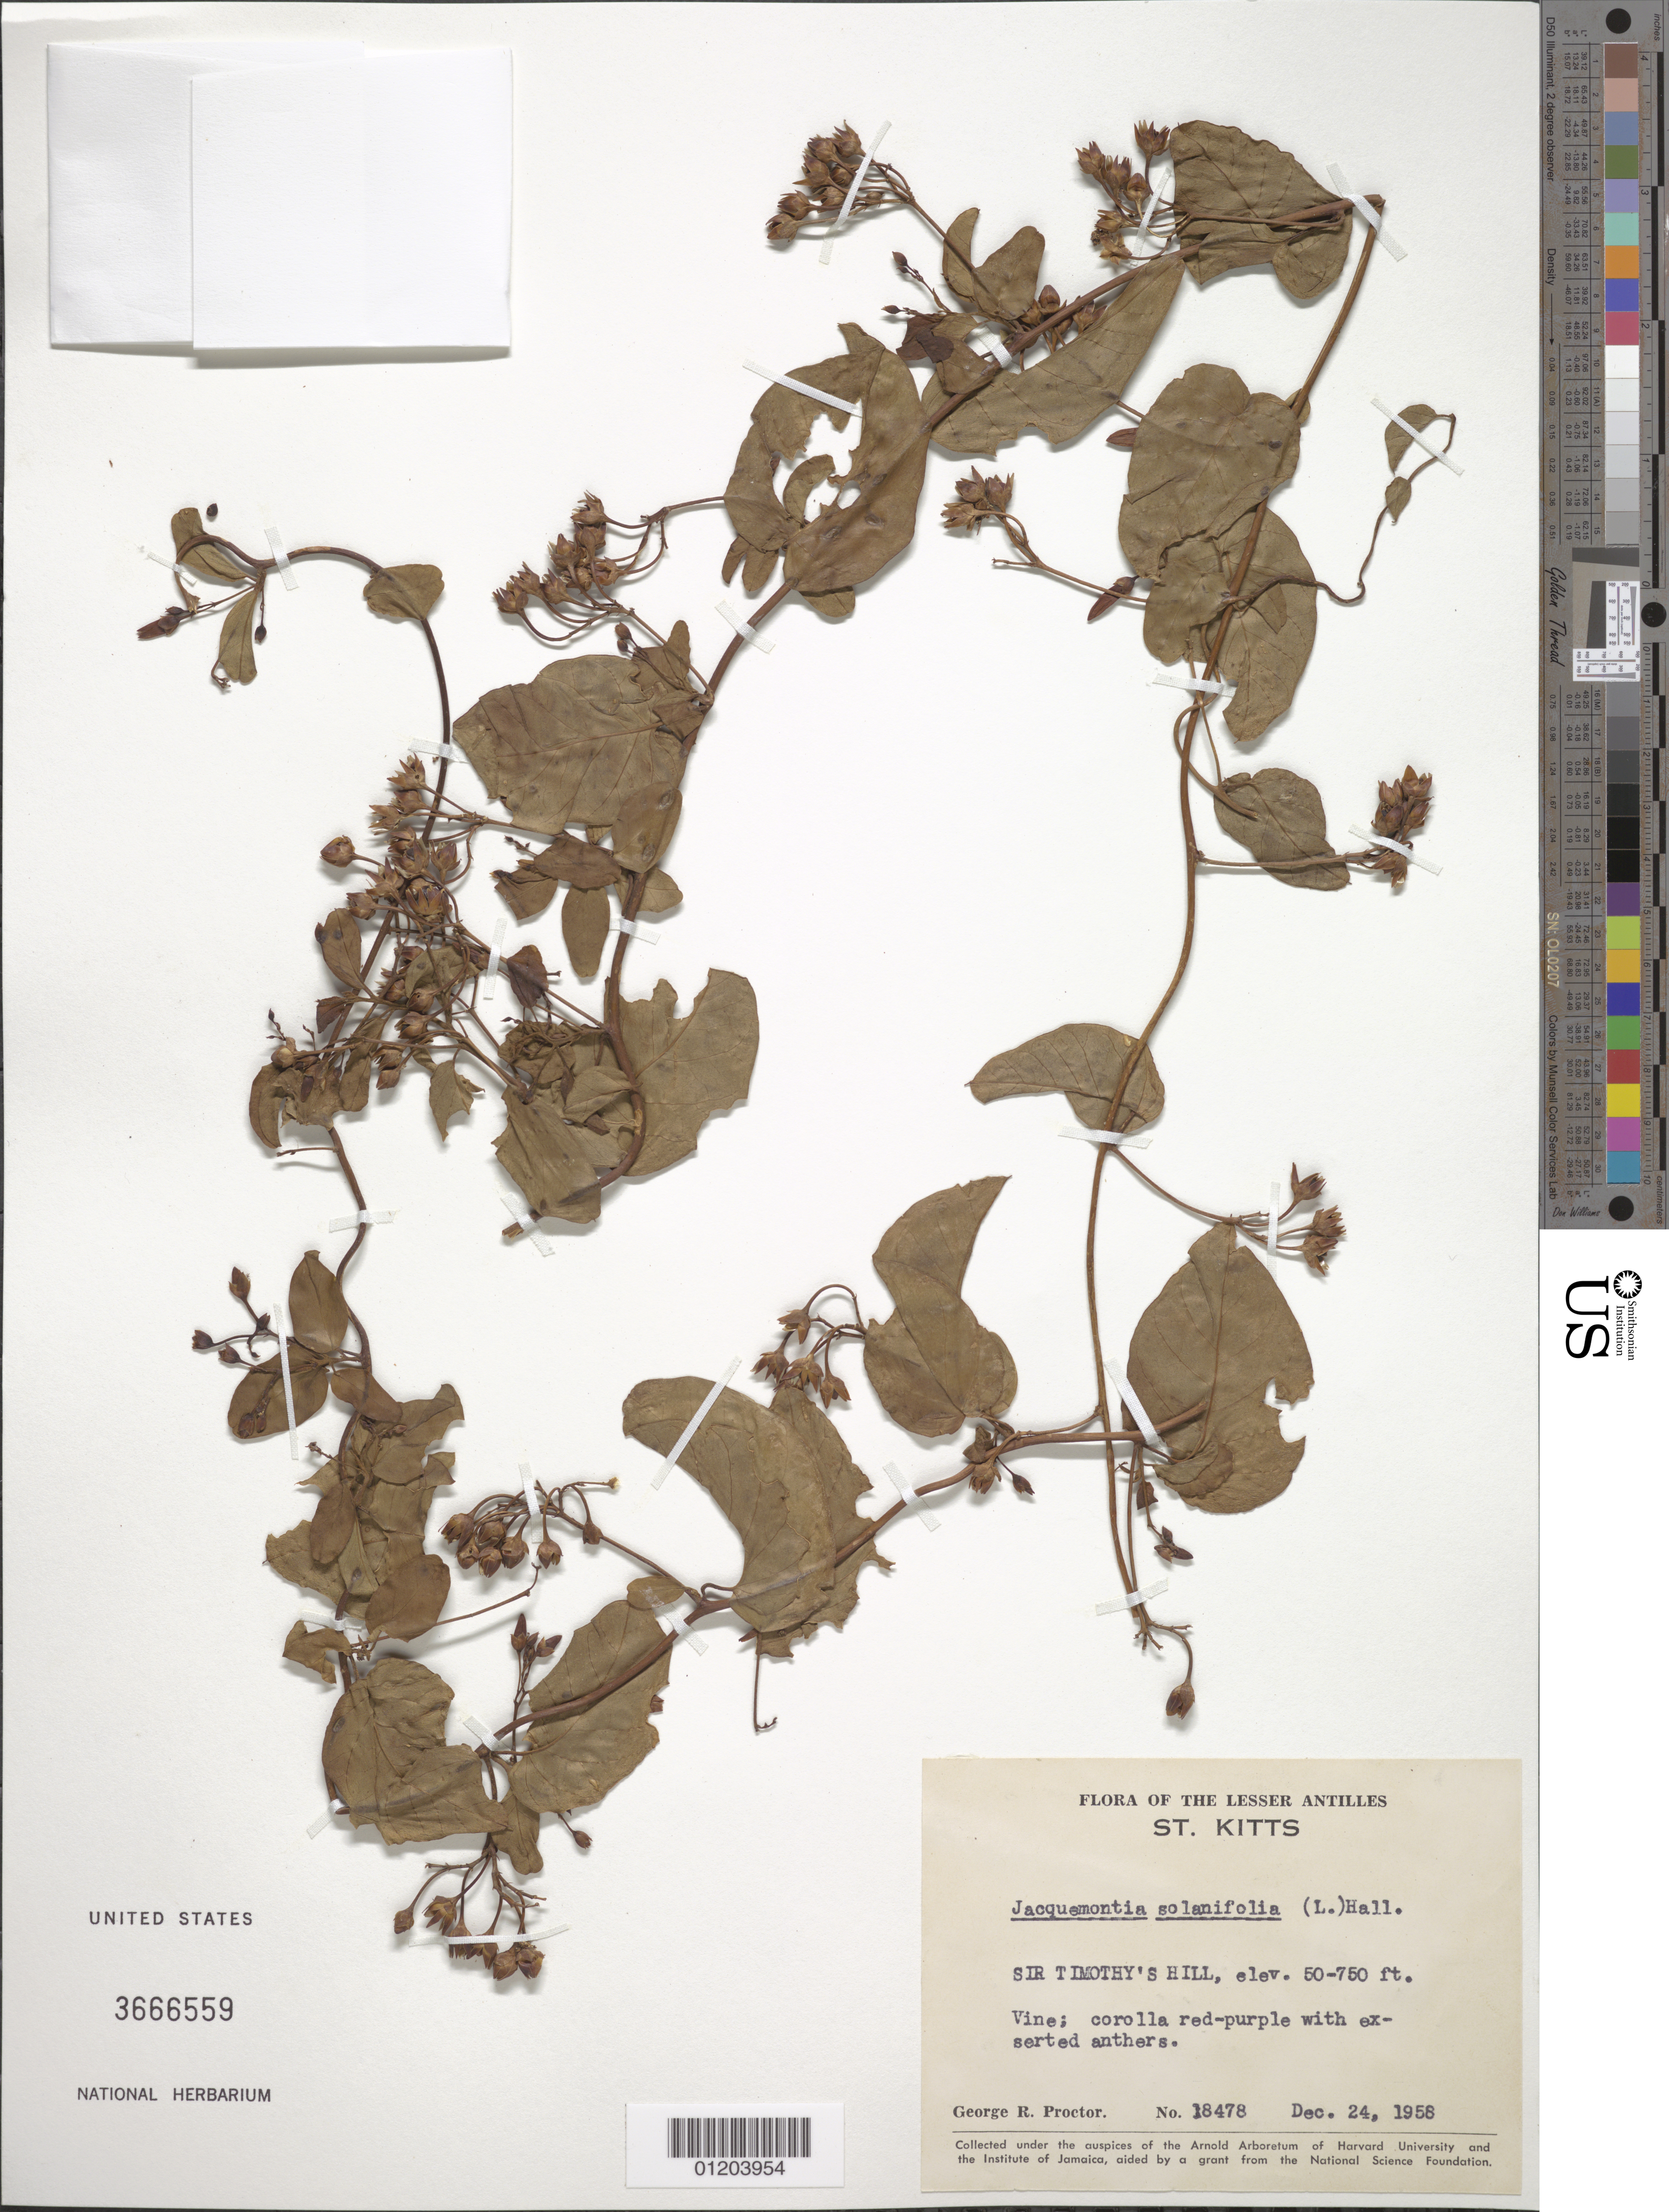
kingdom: Plantae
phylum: Tracheophyta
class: Magnoliopsida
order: Solanales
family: Convolvulaceae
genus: Jacquemontia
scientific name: Jacquemontia solanifolia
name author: (L.) Hallier f.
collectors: G. R. Proctor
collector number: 18478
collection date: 1958-12-24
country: St. Christopher-Nevis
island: St. Kitts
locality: Sir Timothy's Hill.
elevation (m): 15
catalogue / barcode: US 3666559